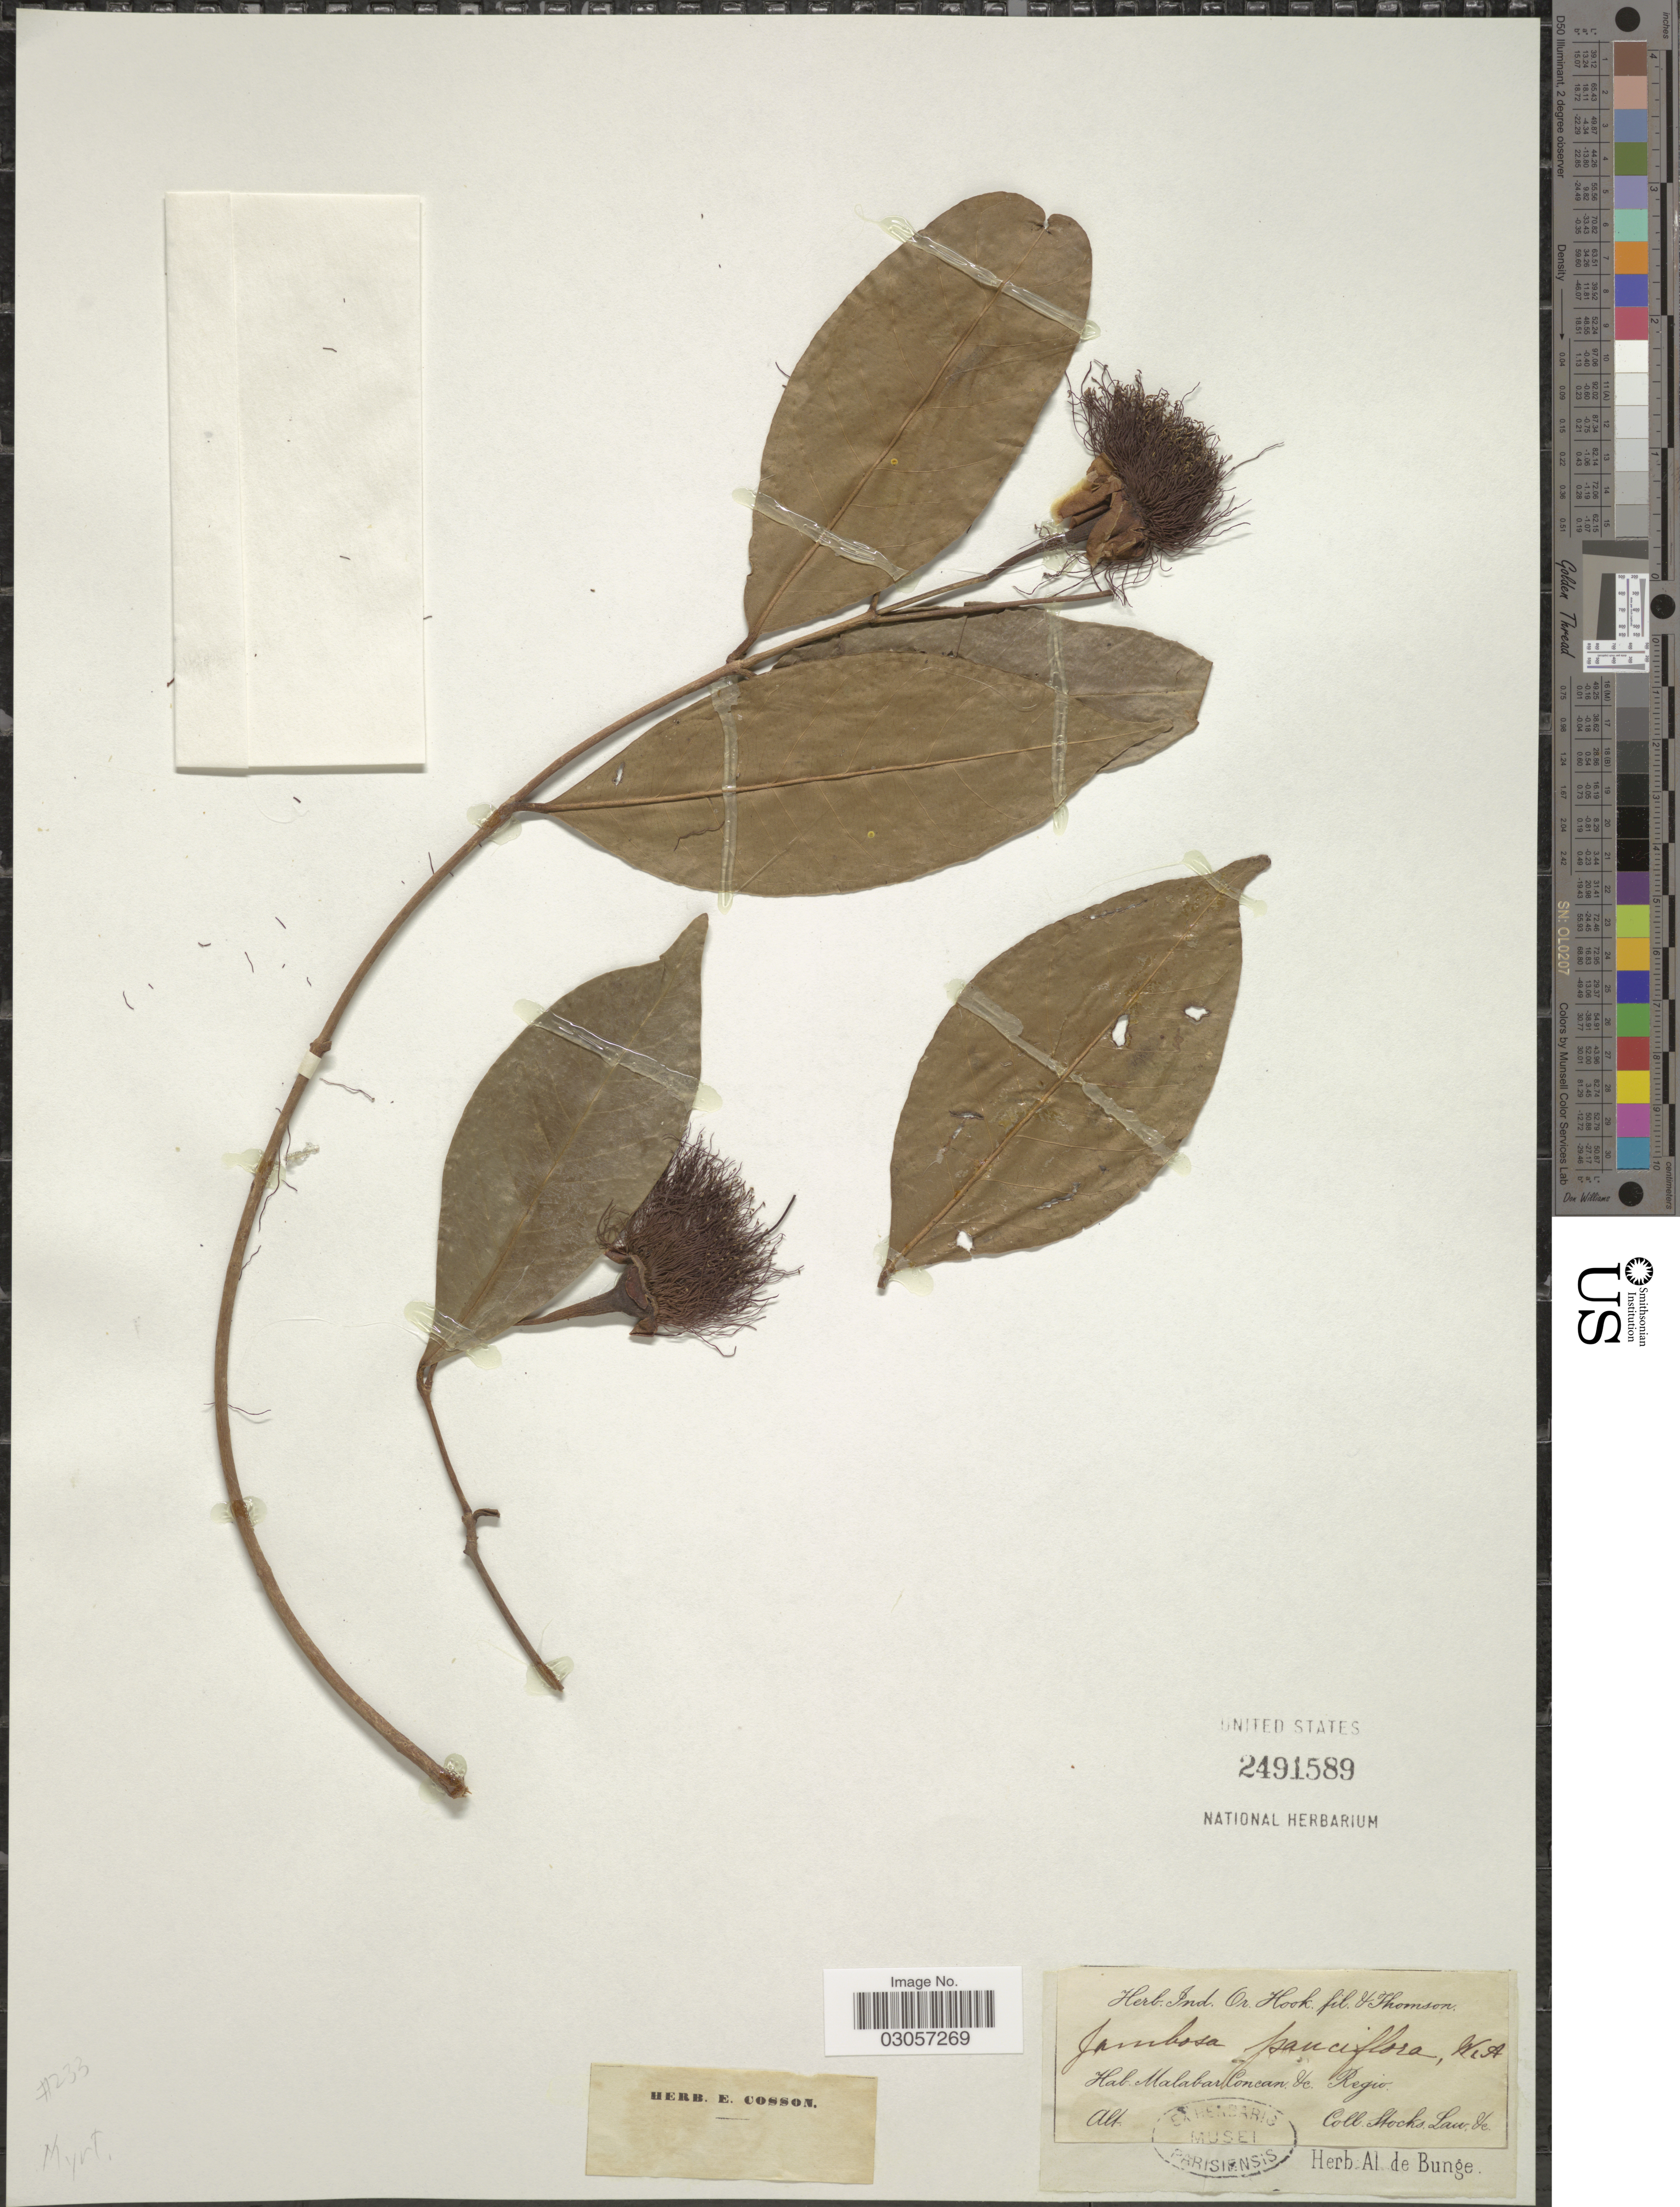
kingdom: Plantae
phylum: Tracheophyta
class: Magnoliopsida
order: Myrtales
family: Myrtaceae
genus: Syzygium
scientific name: Syzygium laetum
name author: (Buch.-Ham.) Gandhi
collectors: J. Stocks & J. Law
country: India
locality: Malabar Concan. &c.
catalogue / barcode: US 2491589